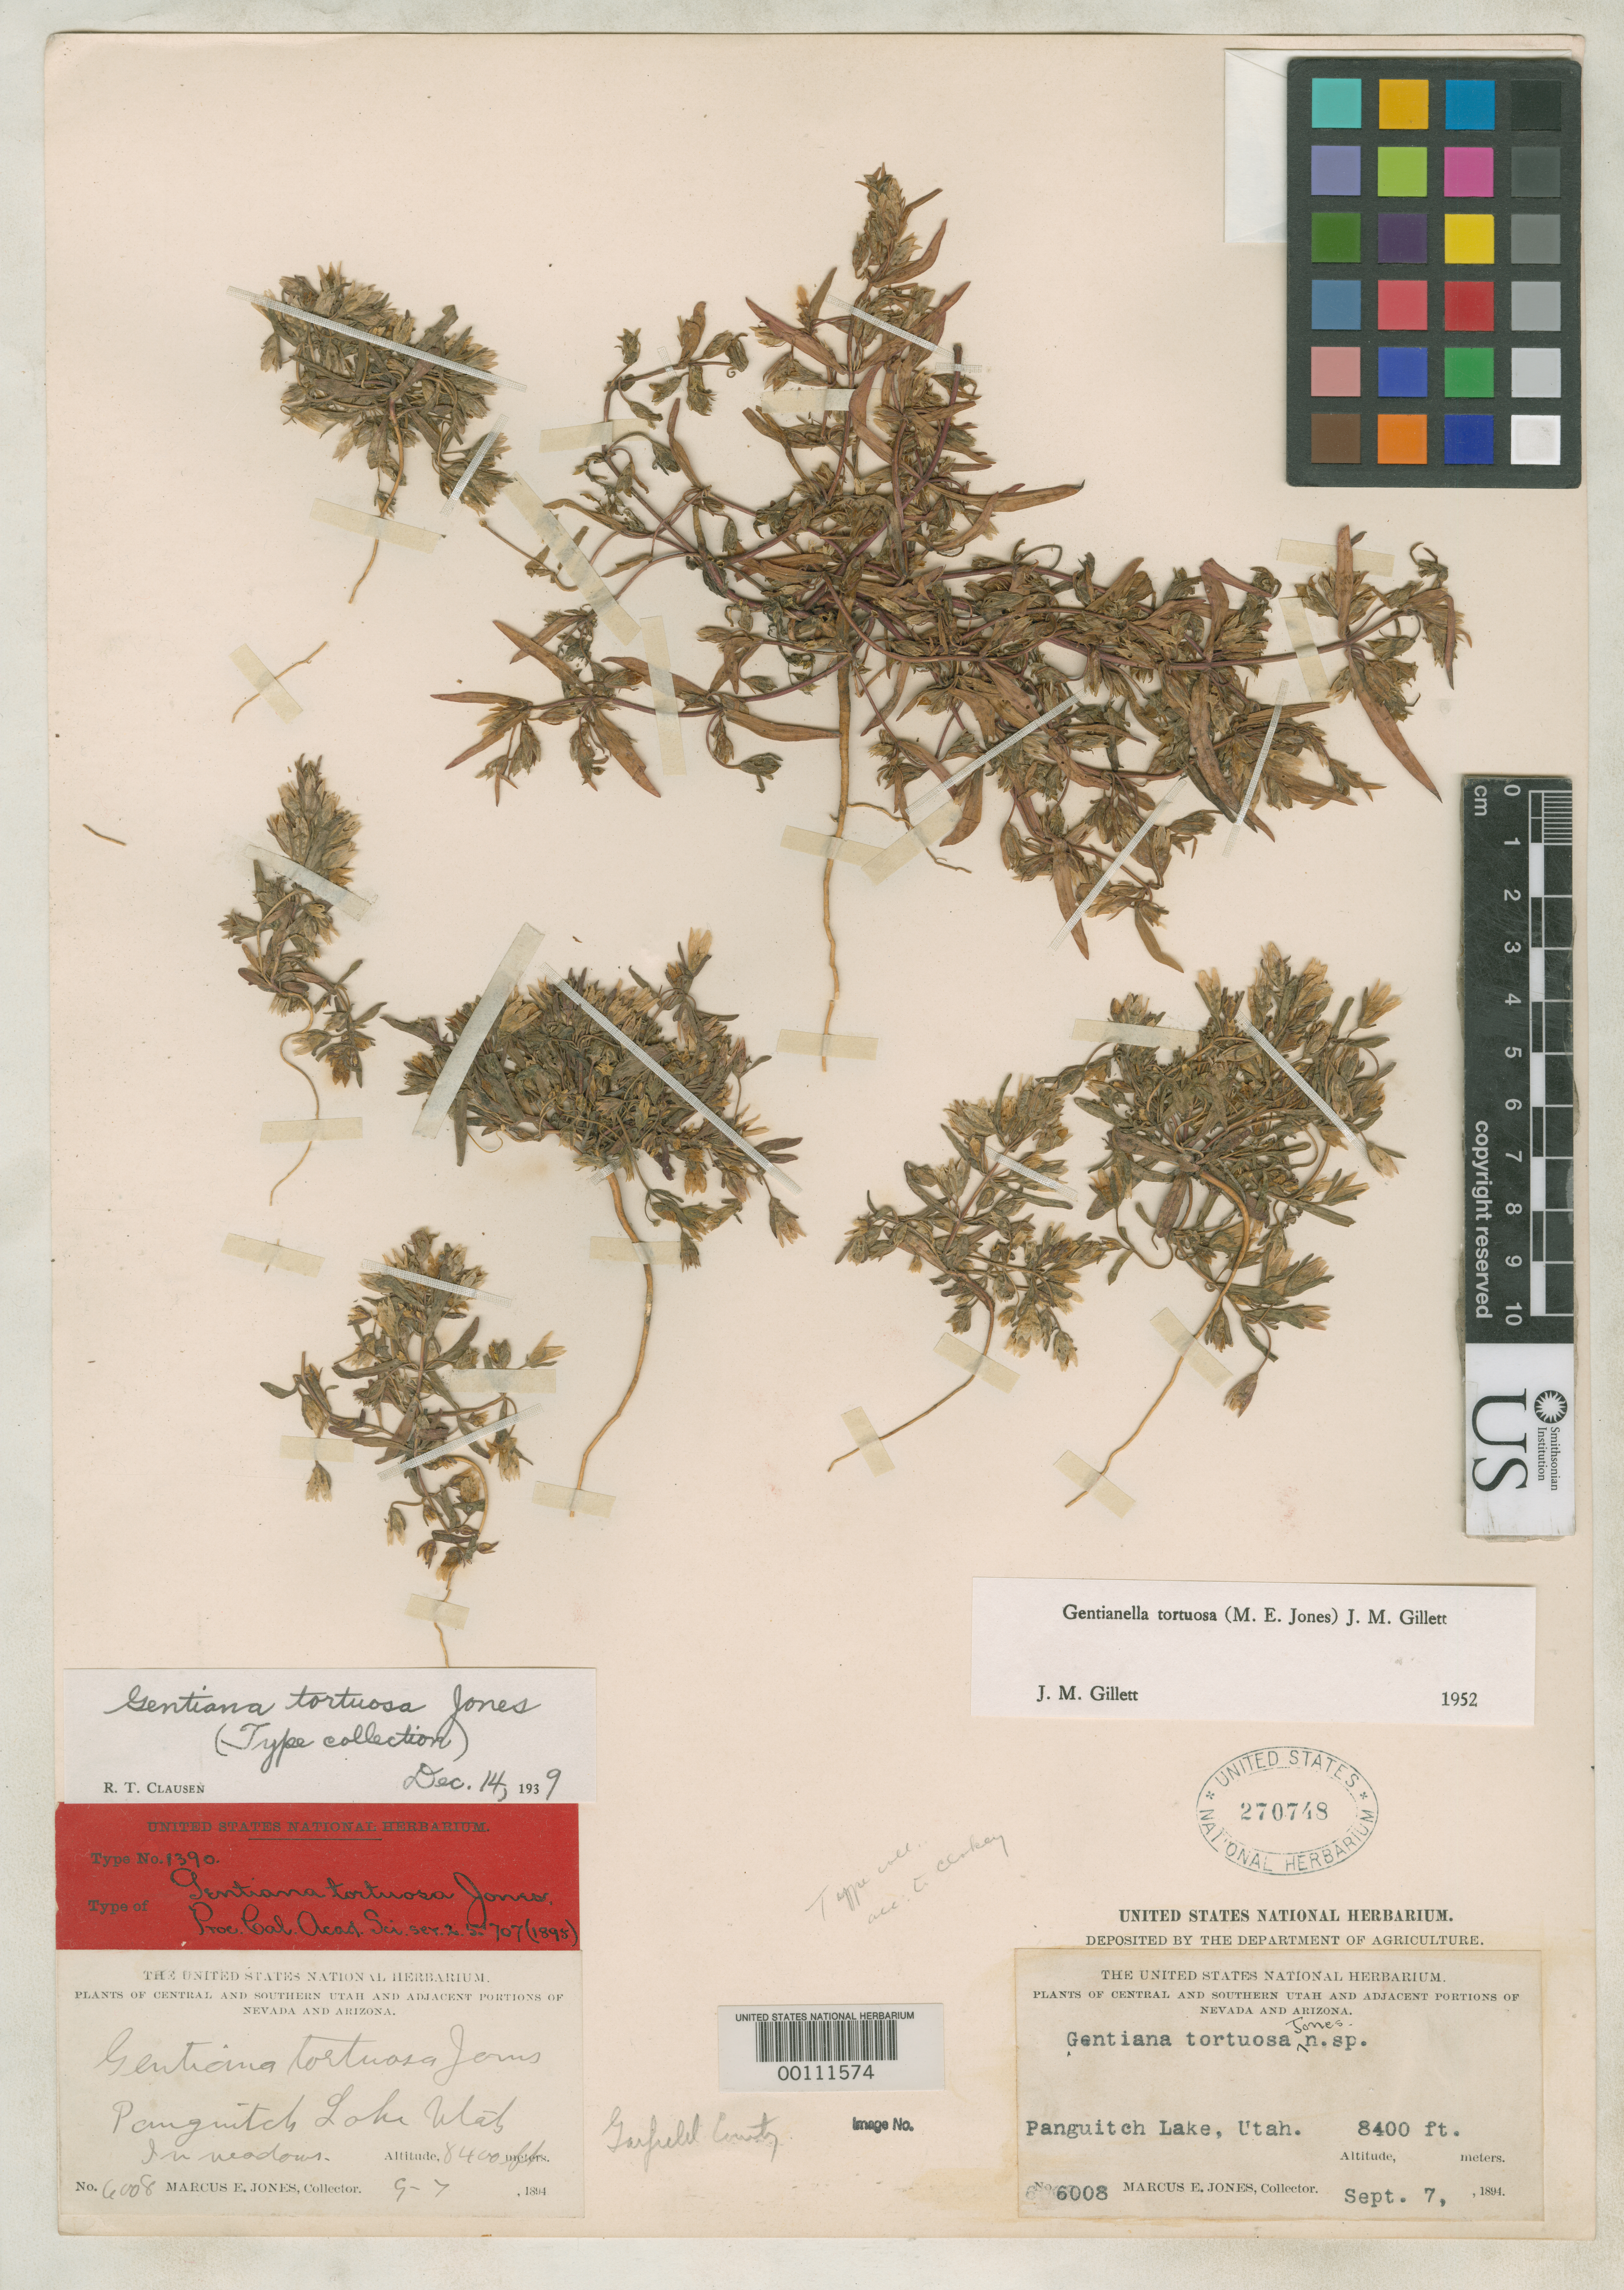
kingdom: Plantae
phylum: Tracheophyta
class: Magnoliopsida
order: Gentianales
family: Gentianaceae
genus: Gentiana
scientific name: Gentiana tortuosa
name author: M.E. Jones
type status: Isotype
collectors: M. E. Jones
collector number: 6008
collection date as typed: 07 Sep 1894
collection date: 1894-09-07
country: United States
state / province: Utah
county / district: Garfield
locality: Panguitch Lake.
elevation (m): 2560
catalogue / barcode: US 270748